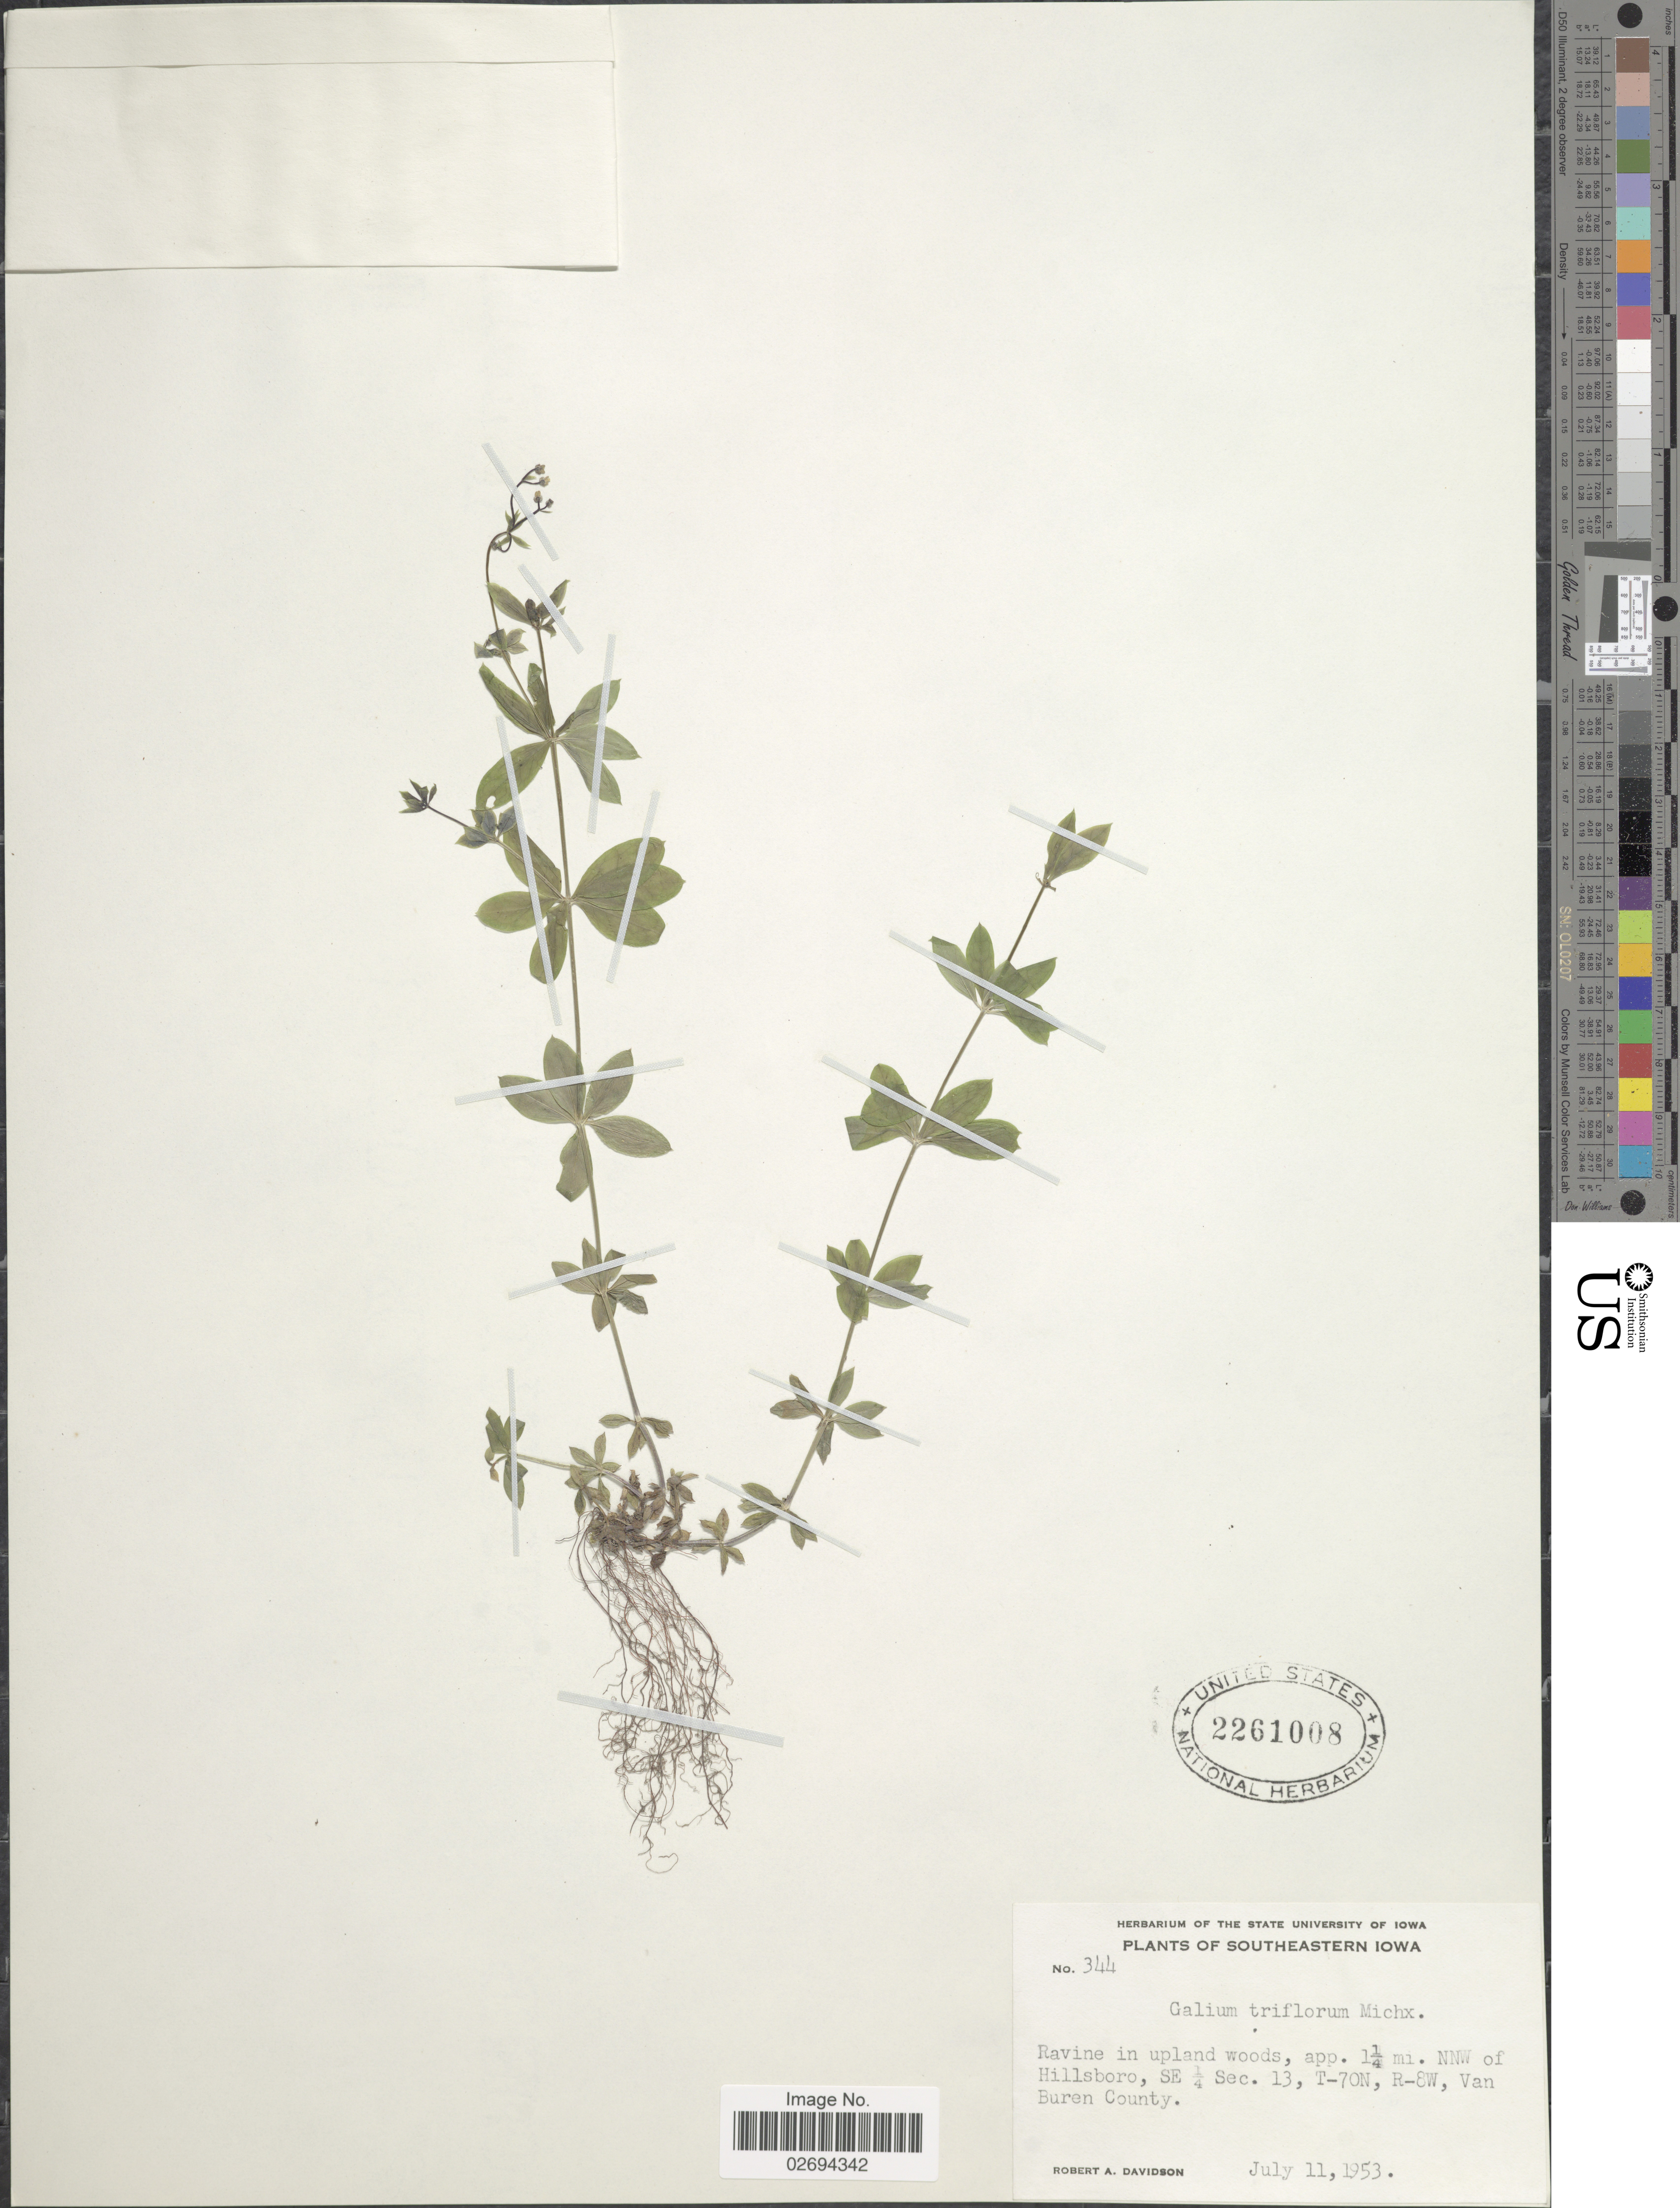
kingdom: Plantae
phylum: Tracheophyta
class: Magnoliopsida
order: Gentianales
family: Rubiaceae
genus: Galium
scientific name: Galium triflorum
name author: Michx.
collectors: R. A. Davidson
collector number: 344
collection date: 1953-07-11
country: United States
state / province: Iowa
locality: Southeastern Iowa. Ravine in upland woods, app. 1 1/4 mi. NNW of Hillsboro, SE 1/4 Sec. 13, T-70N, R-8W, Van Buren County.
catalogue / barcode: US 2261008